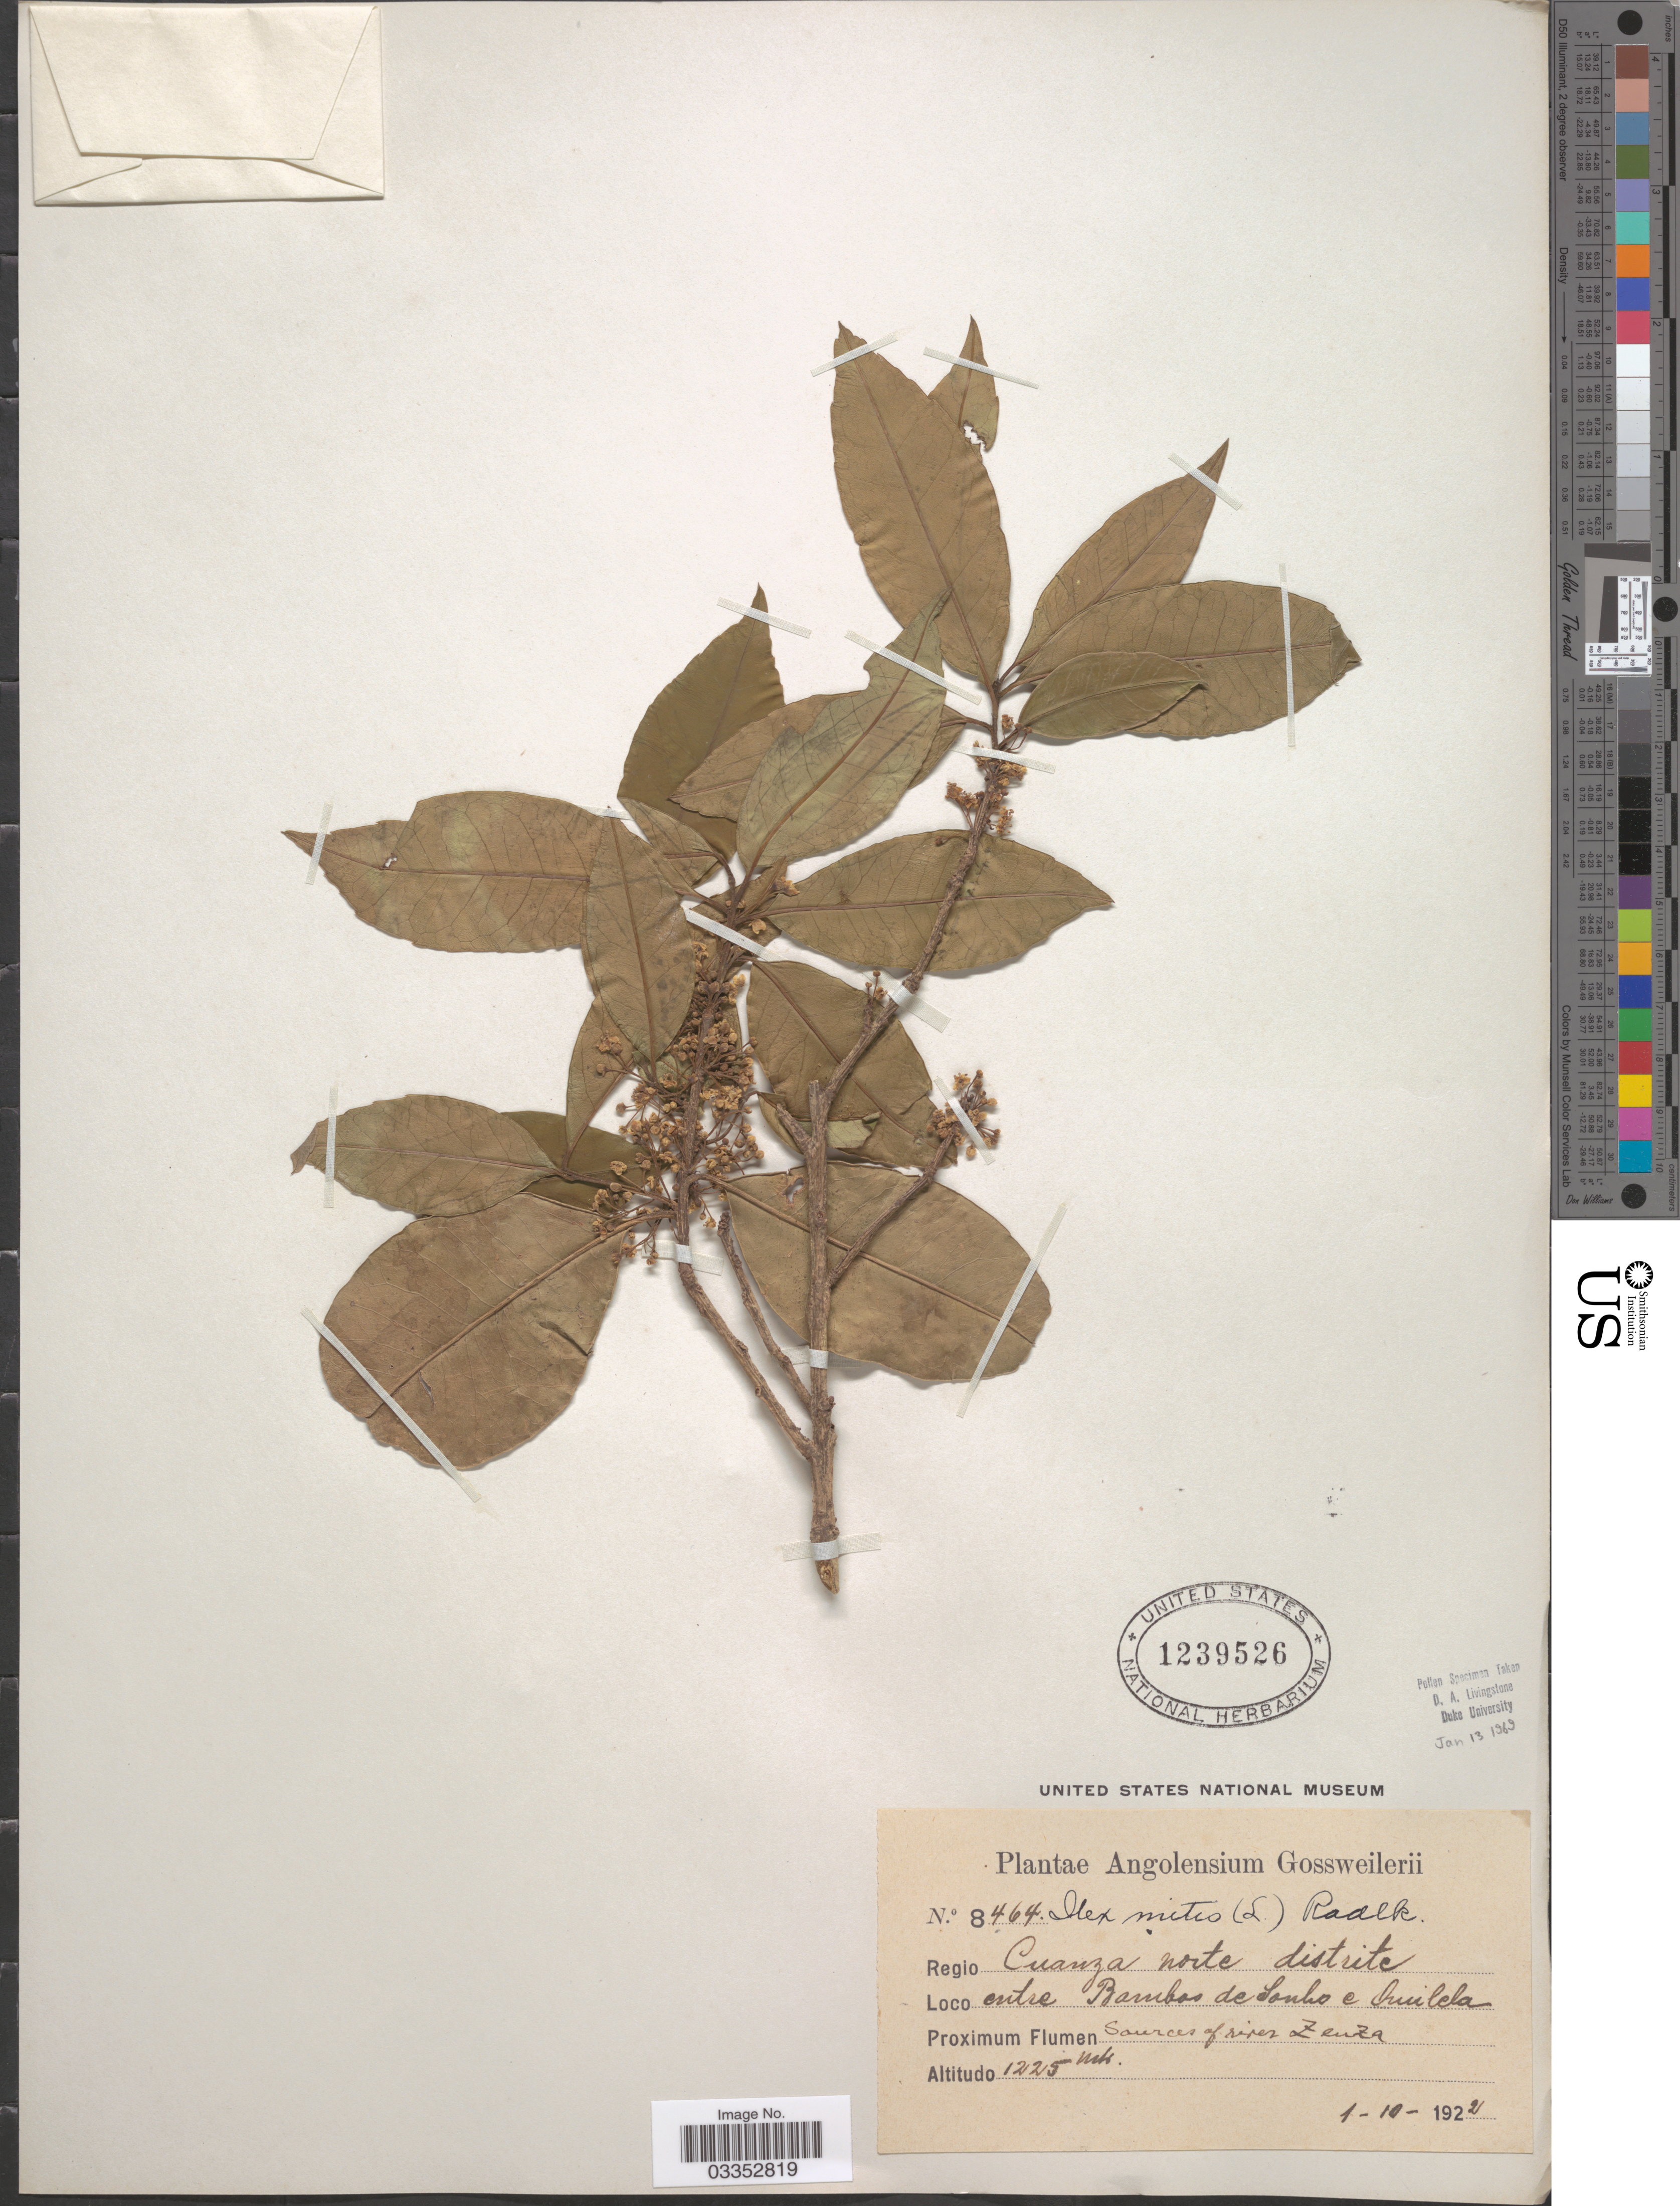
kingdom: Plantae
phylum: Tracheophyta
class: Magnoliopsida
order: Aquifoliales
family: Aquifoliaceae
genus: Ilex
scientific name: Ilex mitis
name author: (L.) Radlk.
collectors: -. Gossweiler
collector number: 8464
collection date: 1922-10-01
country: Angola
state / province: Cuanza Norte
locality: Regio Cuanza norte distrite, entre Bambos de Sonho e Quilela.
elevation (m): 1225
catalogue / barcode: US 1239526